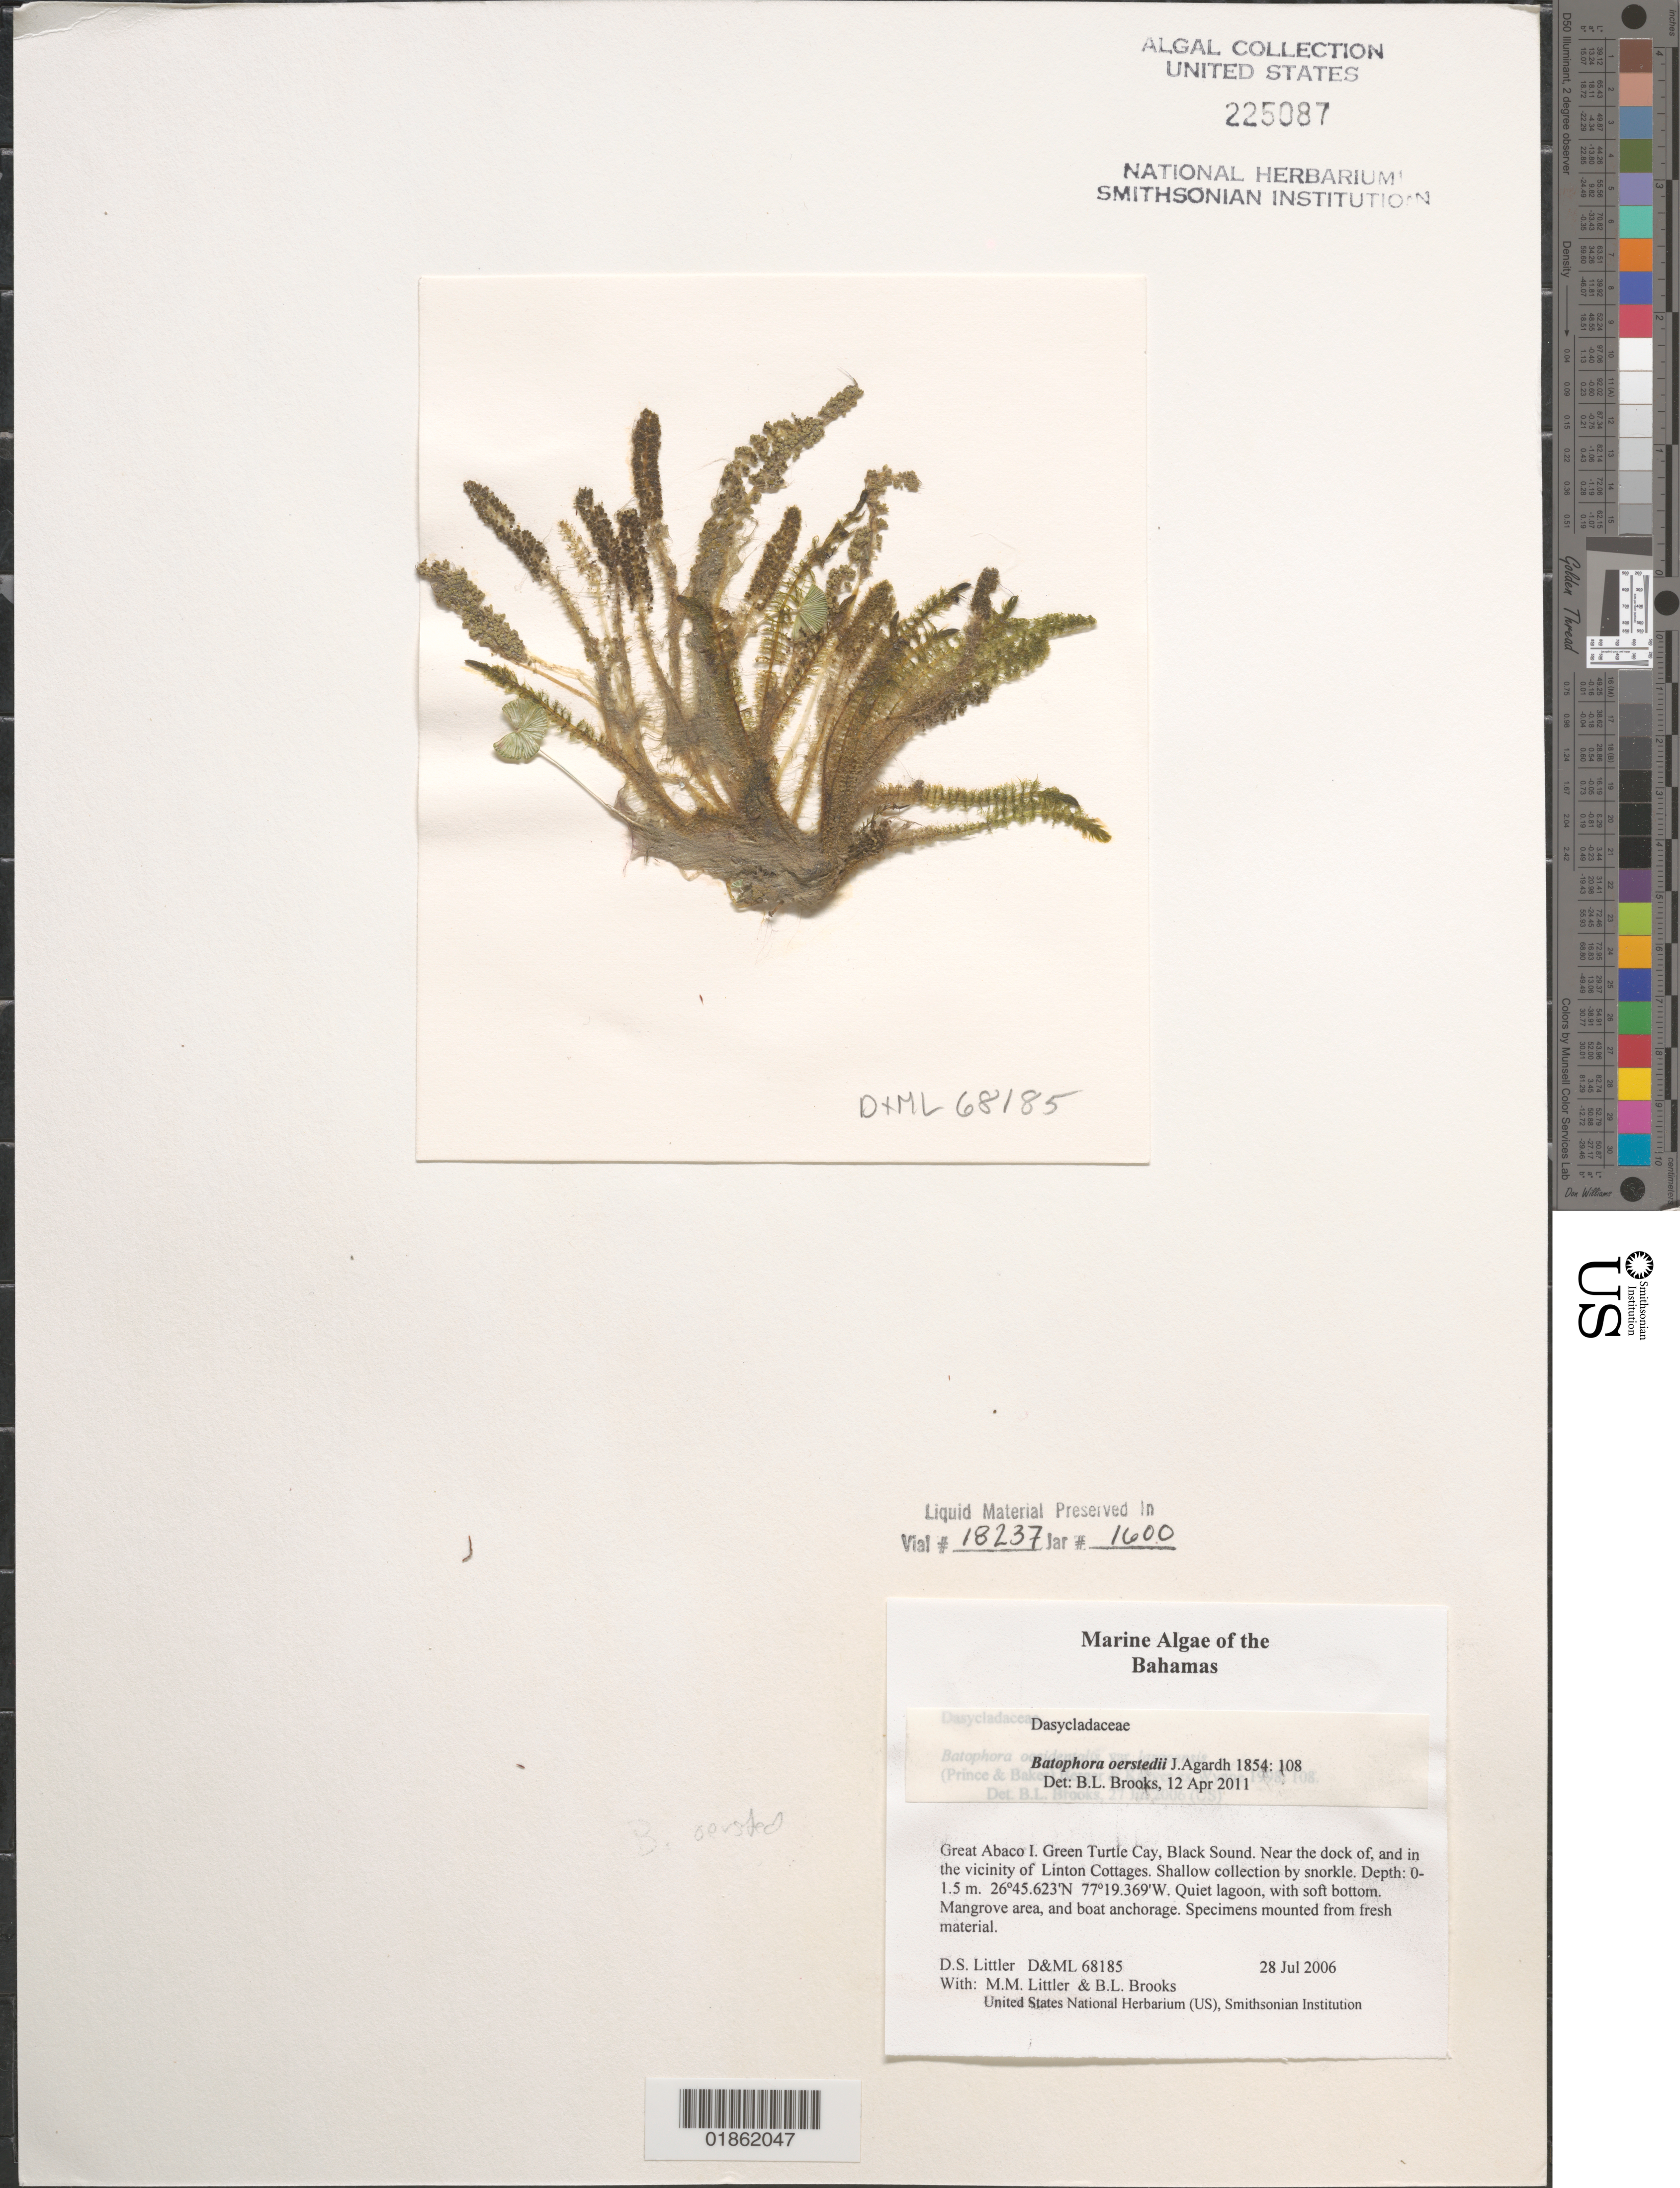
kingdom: Plantae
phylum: Chlorophyta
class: Ulvophyceae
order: Dasycladales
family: Dasycladaceae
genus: Batophora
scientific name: Batophora sp.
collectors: M. M. Littler, D. S. Littler & B. Brooks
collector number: D&ML 68185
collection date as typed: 28 Jul 2006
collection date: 2006-07-28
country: Bahamas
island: Green Turtle Cay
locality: Black Sound around the dock off Linton Cottages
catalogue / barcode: US 225087